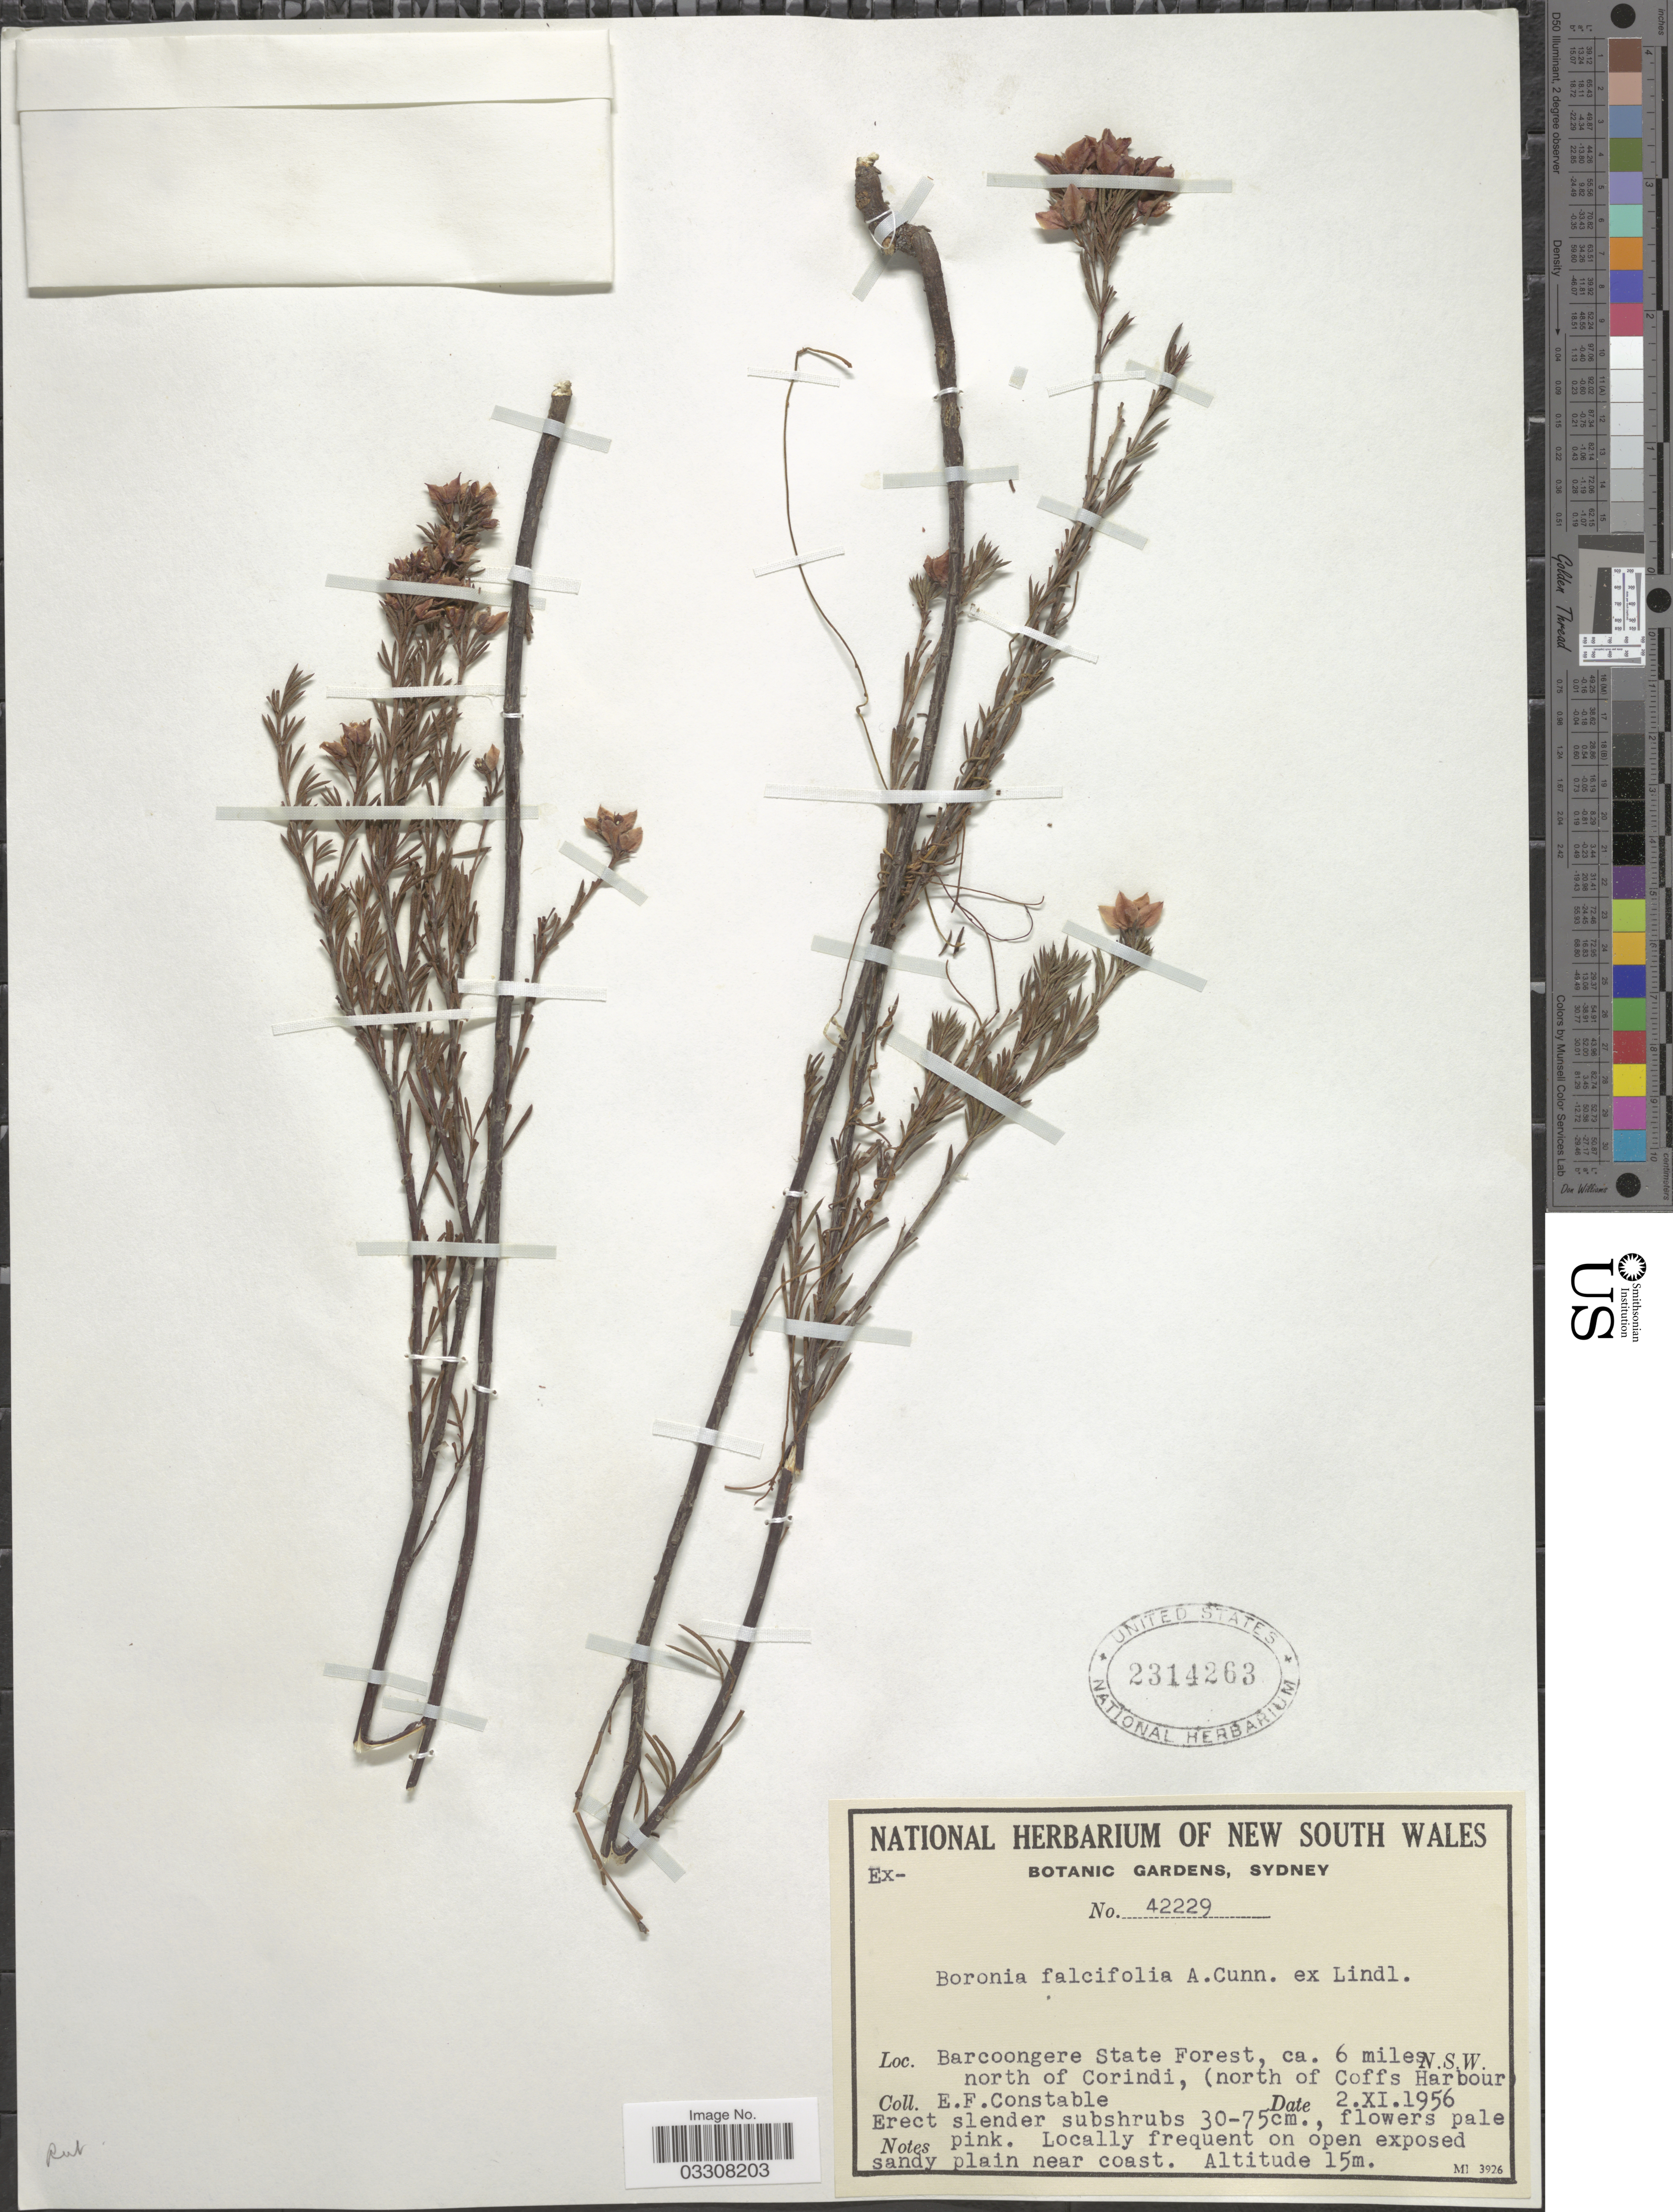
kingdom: Plantae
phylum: Tracheophyta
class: Magnoliopsida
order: Sapindales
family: Rutaceae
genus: Boronia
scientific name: Boronia falcifolia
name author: A. Cunn.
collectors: E. F. Constable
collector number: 42229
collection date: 1956-11-02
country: Australia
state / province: New South Wales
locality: Barcoongere State Forest, ca. 6 miles north of Corindi, (north of Coffs Harbour).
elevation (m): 15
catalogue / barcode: US 2314263